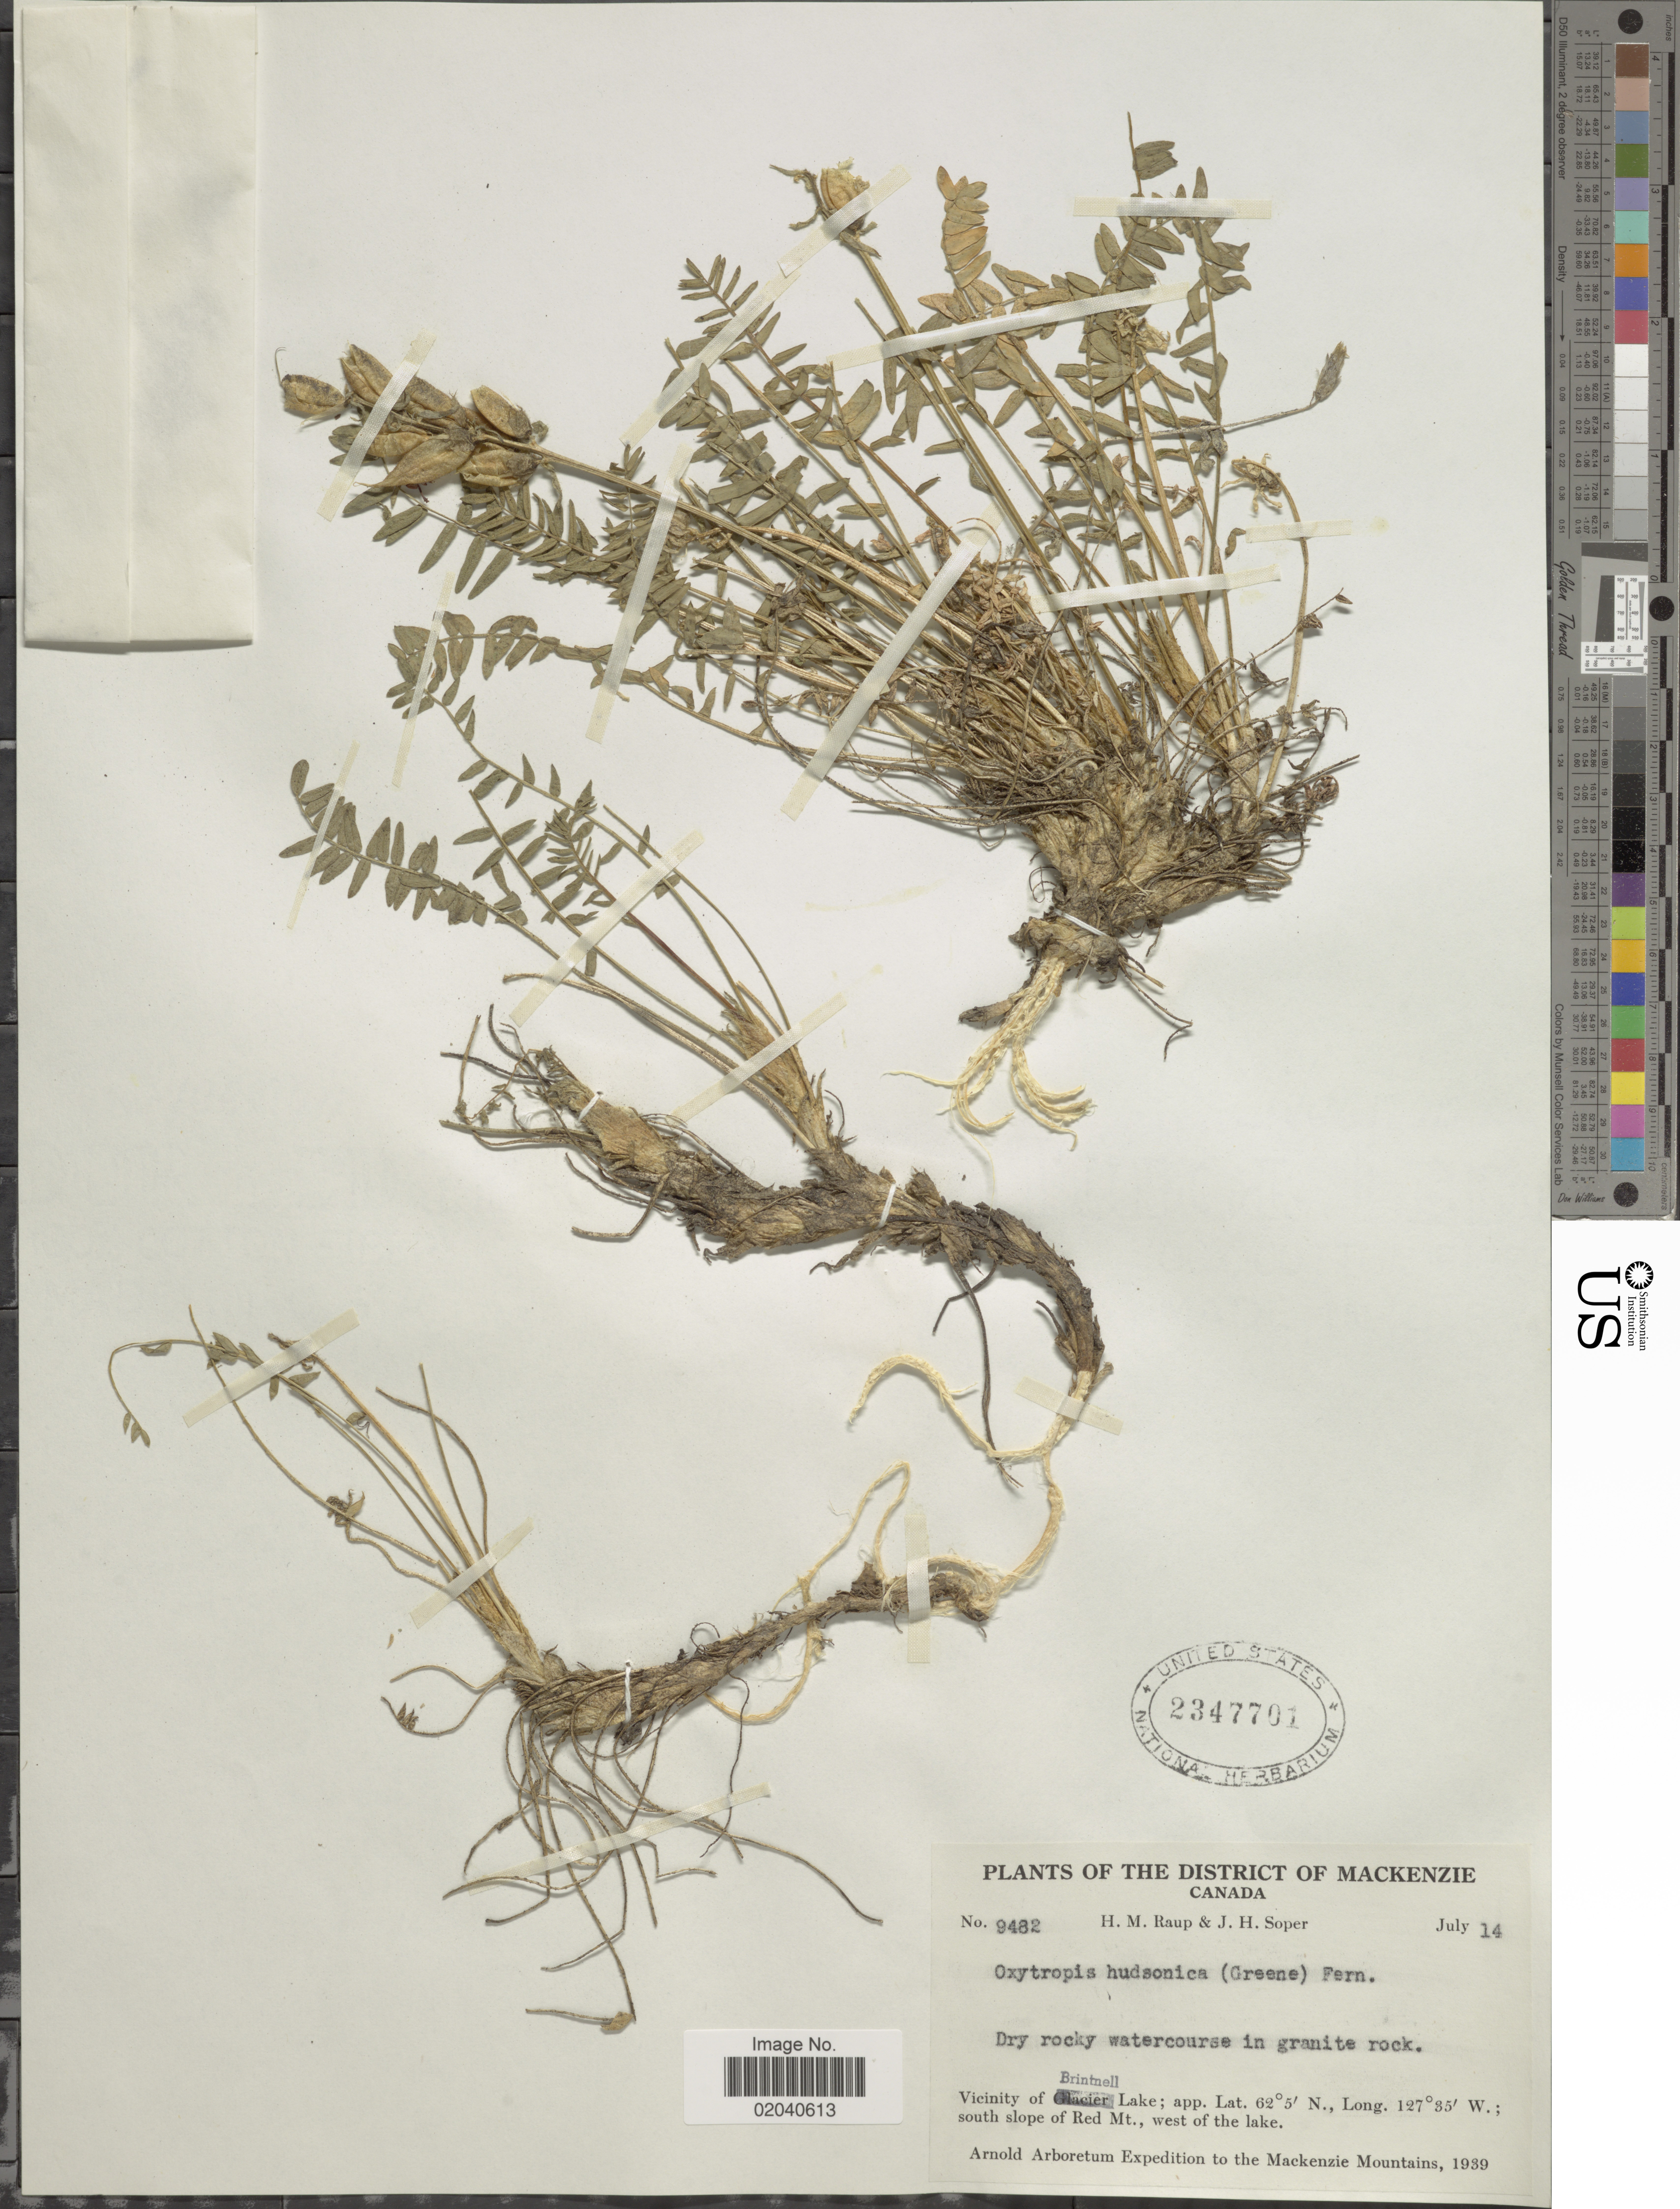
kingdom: Plantae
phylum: Tracheophyta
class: Magnoliopsida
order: Fabales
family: Fabaceae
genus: Oxytropis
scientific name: Oxytropis viscida var. hudsonica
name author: (Greene) Barneby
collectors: H. Raup & J. H. Soper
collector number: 9482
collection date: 1939-07-14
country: Canada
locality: District of Mackenzie, Vicinity of Brintell Lake, south slope of Red Mt., west of the Lake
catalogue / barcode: US 2347701